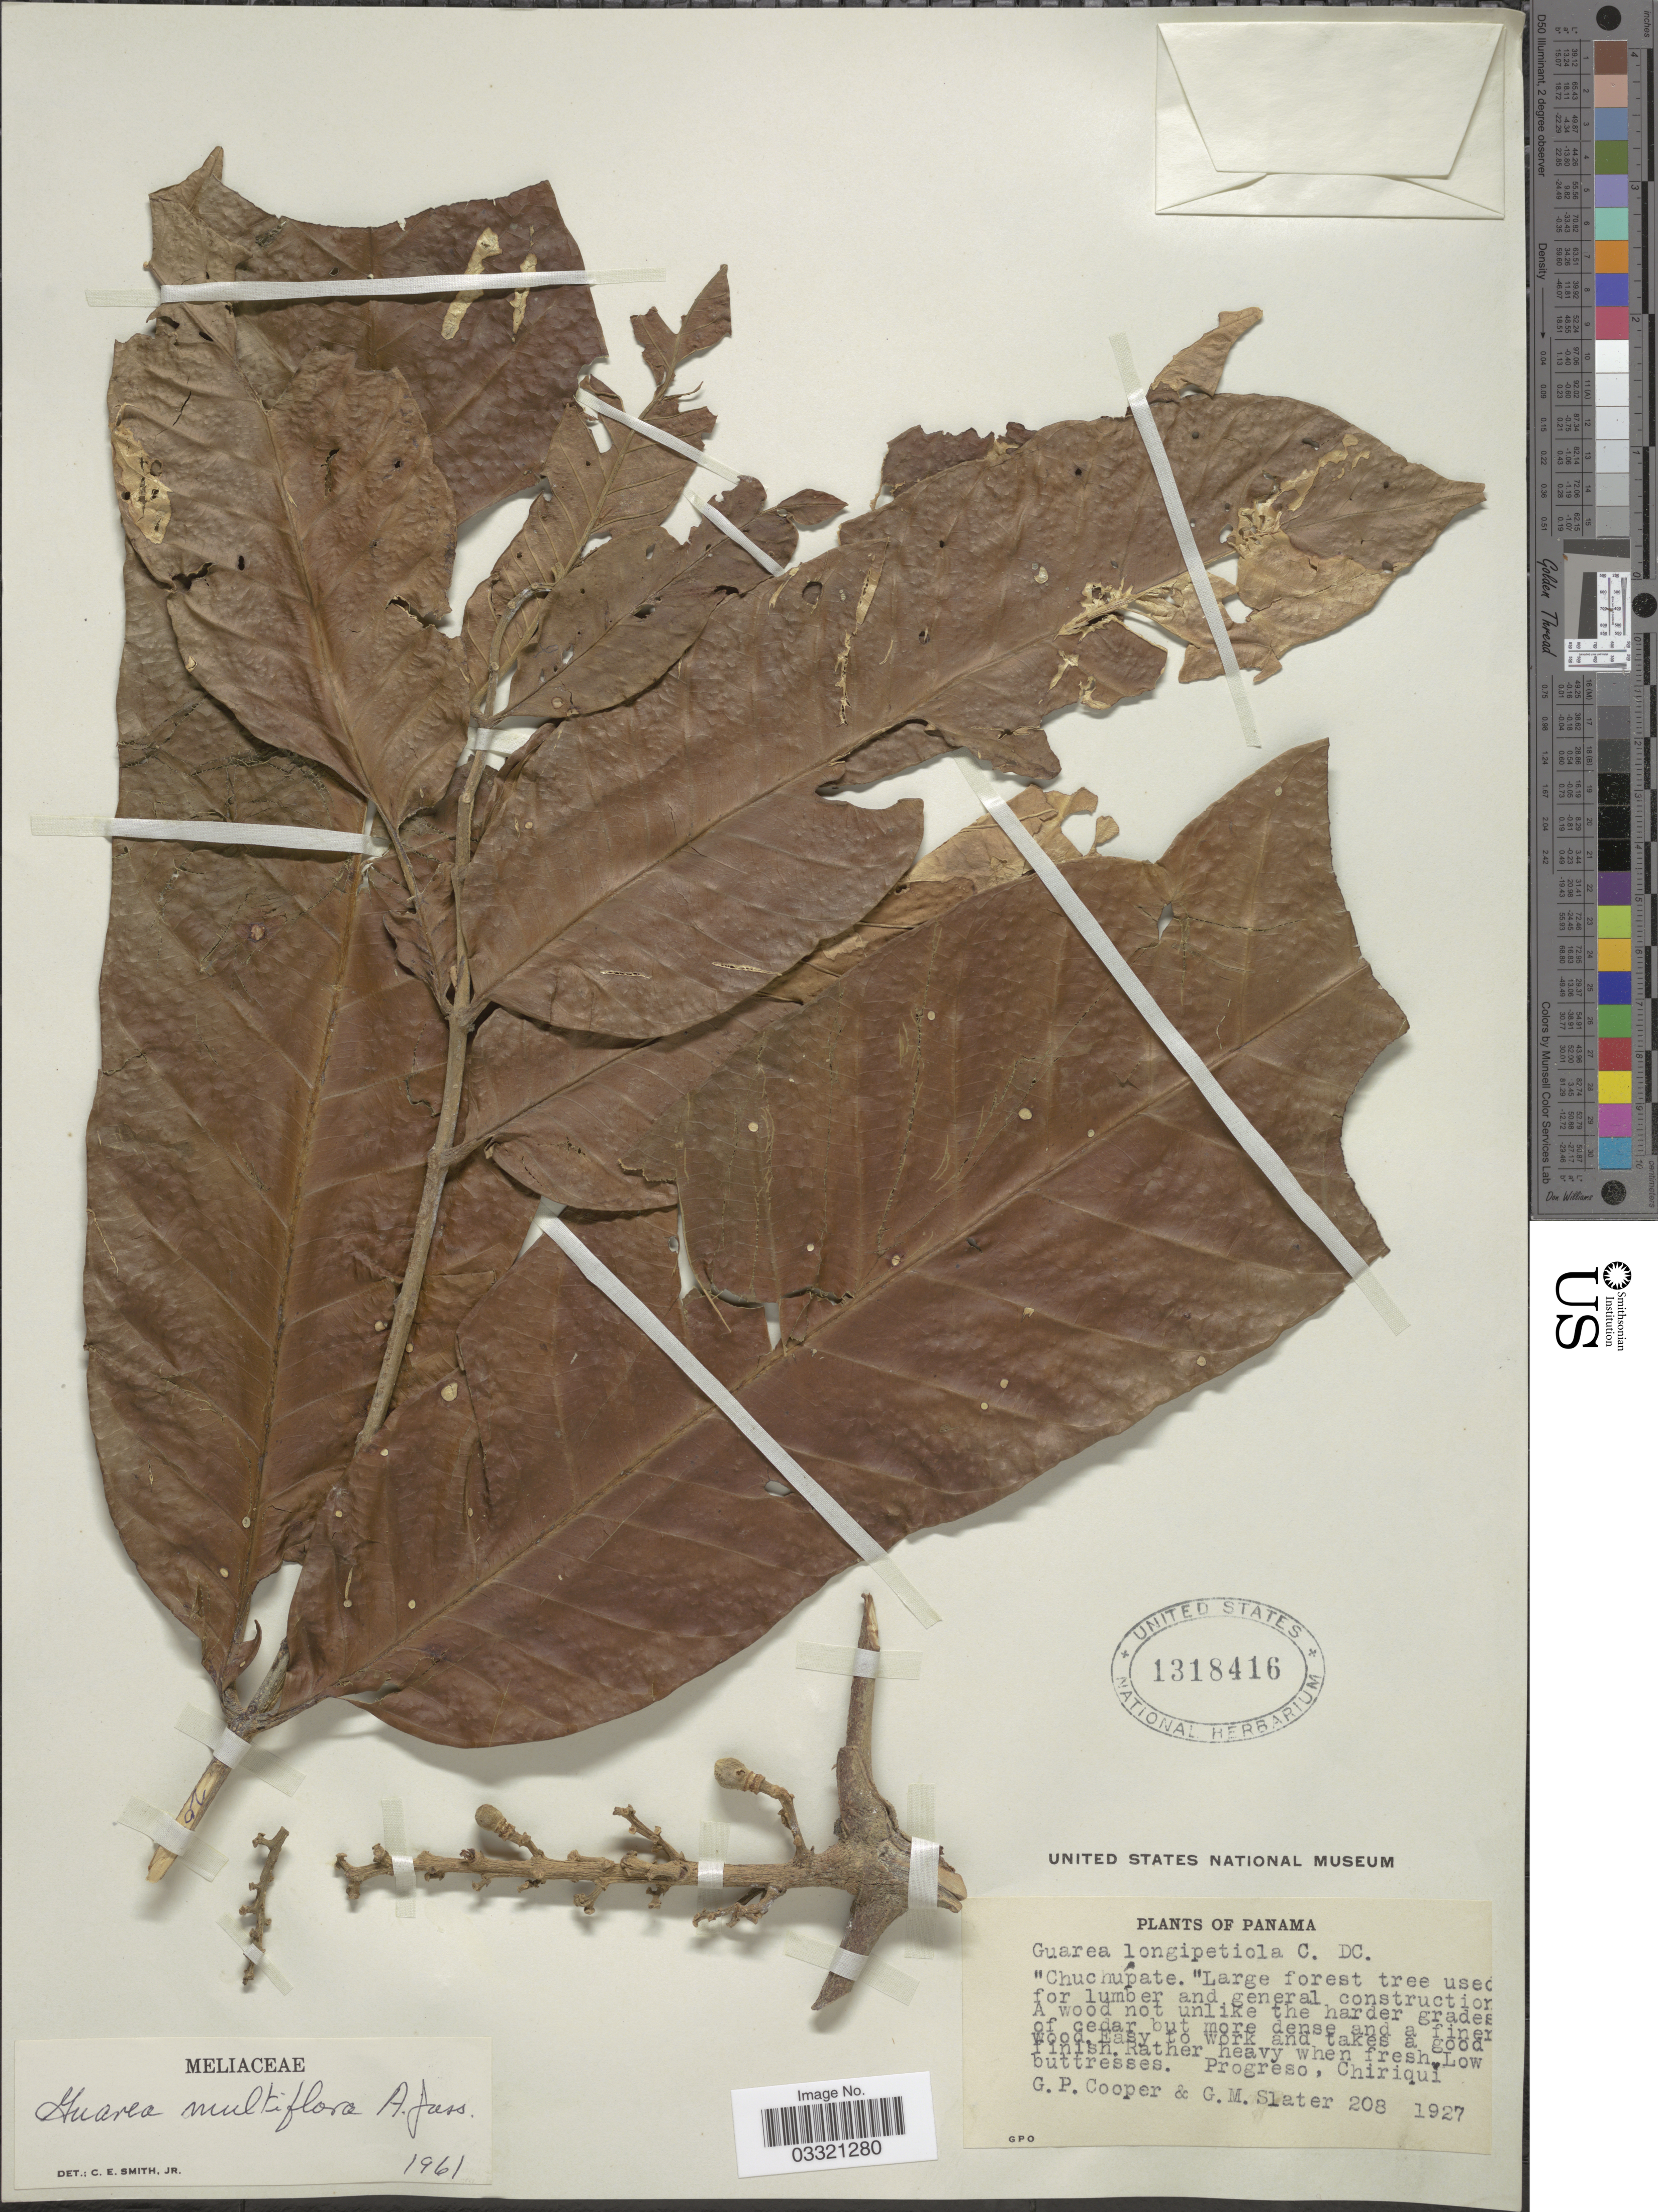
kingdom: Plantae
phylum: Tracheophyta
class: Magnoliopsida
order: Sapindales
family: Meliaceae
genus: Guarea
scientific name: Guarea multiflora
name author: A. Juss.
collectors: G. Cooper & G. Slater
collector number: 208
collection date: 1927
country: Panama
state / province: Chiriqui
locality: Progreso.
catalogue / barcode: US 1318416